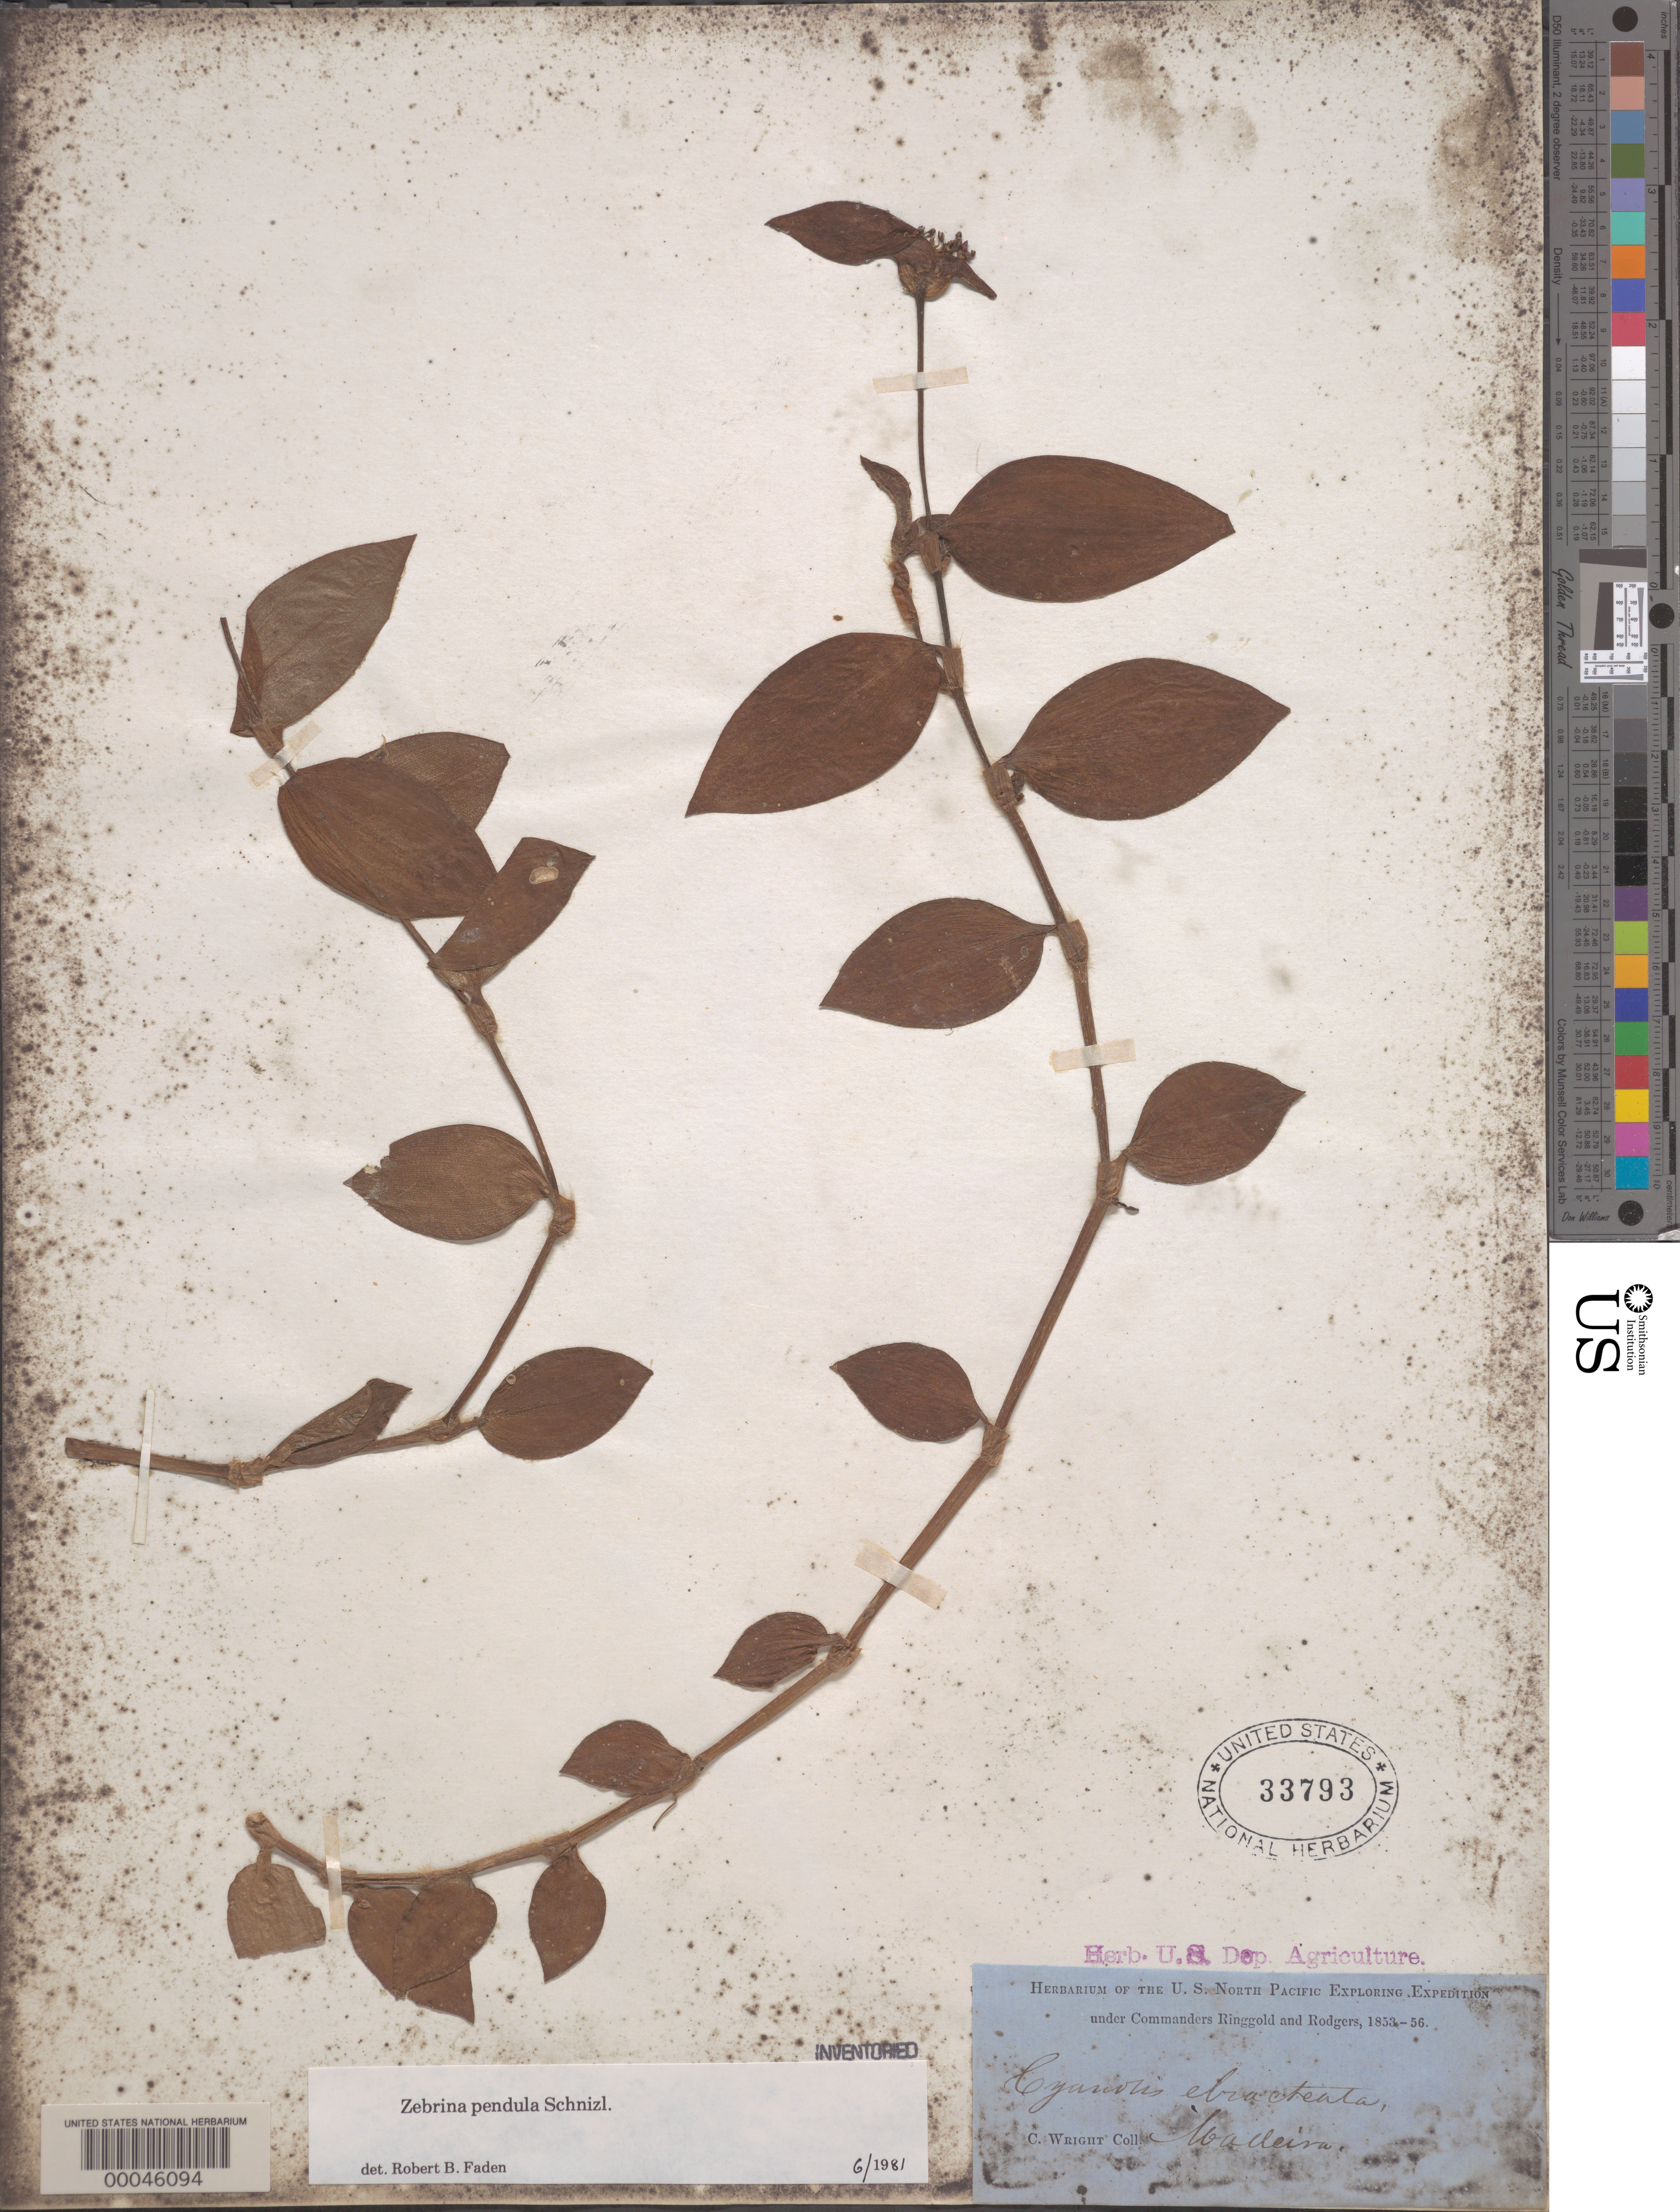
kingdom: Plantae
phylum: Tracheophyta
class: Liliopsida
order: Commelinales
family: Commelinaceae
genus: Tradescantia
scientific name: Tradescantia zebrina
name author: Bosse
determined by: Faden, Robert B., (US), Smithsonian Institution - National Museum of Natural History (UNITED STATES)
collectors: C. Wright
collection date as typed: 1853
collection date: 1853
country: Spain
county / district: (madeira)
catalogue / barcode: US 33793